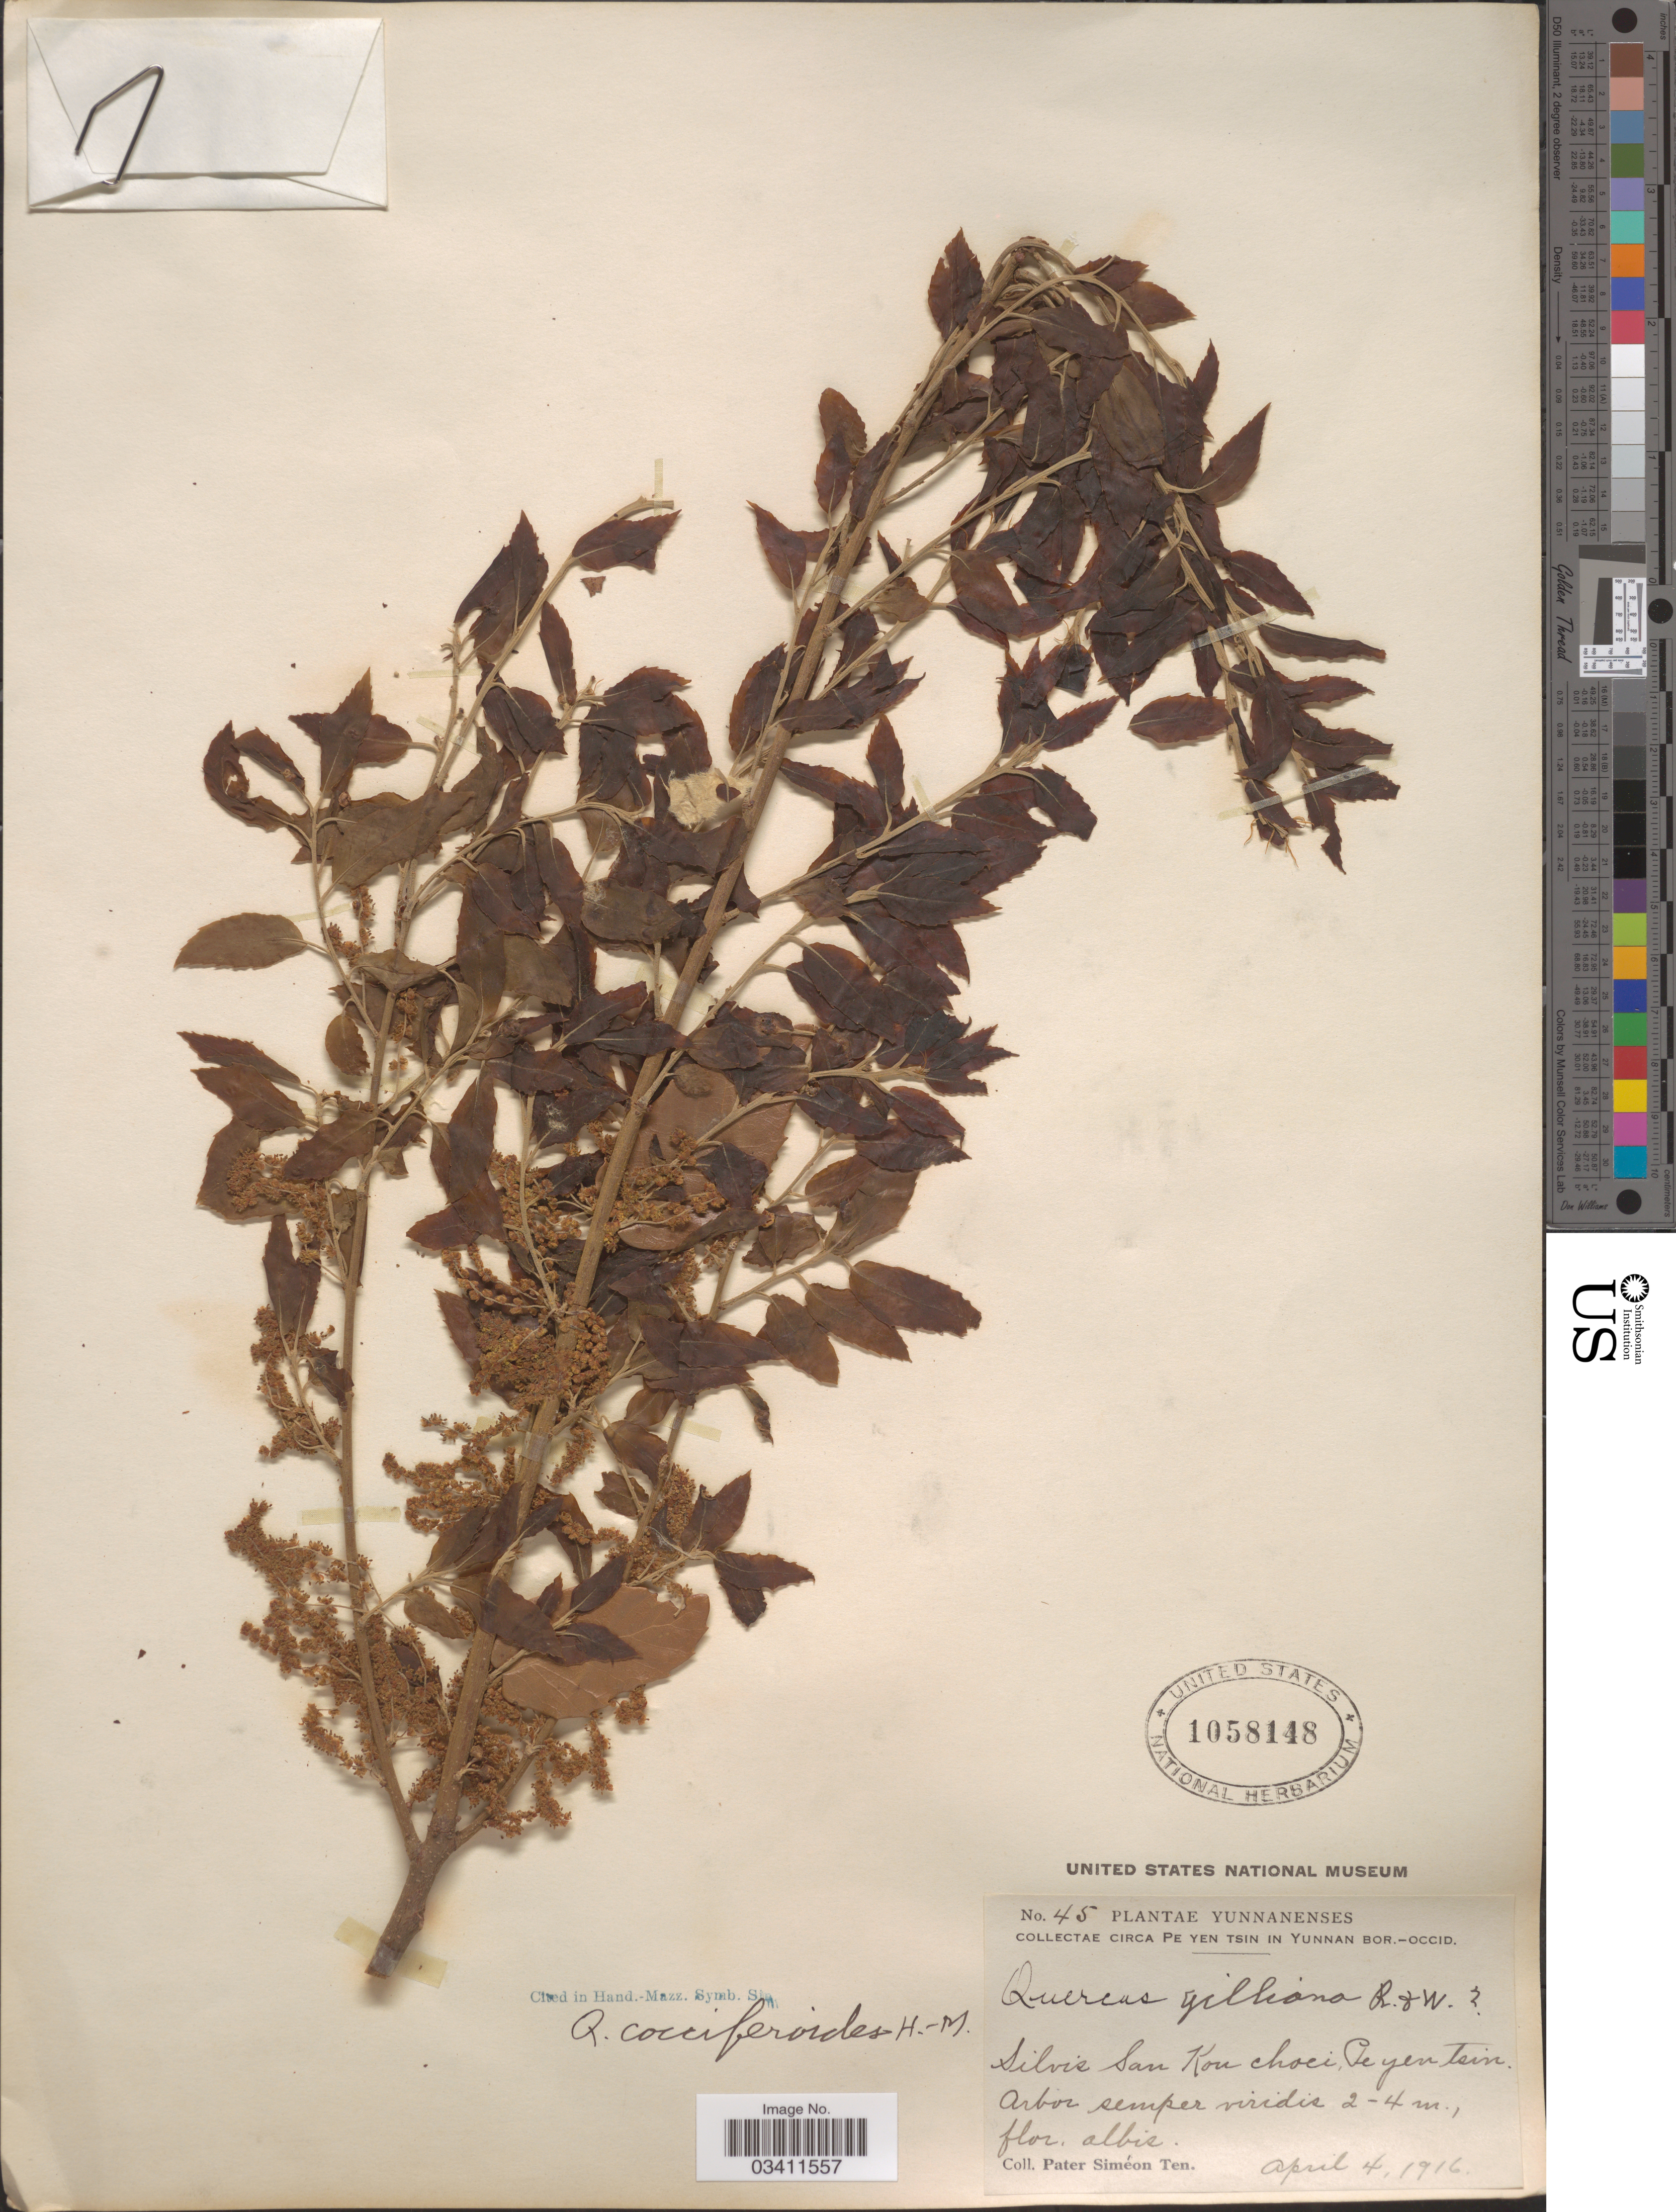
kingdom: Plantae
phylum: Tracheophyta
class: Magnoliopsida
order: Fagales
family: Fagaceae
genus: Quercus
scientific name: Quercus cocciferoides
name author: Hand.-Mazz.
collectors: P. S. Ten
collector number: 45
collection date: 1916-04-04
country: China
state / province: Yunnan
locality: Circa Pe Yen Tsin in Yunnan Bor.-Occid. Silvis San Kou choei, Pe yen Tsin.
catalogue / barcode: US 1058148